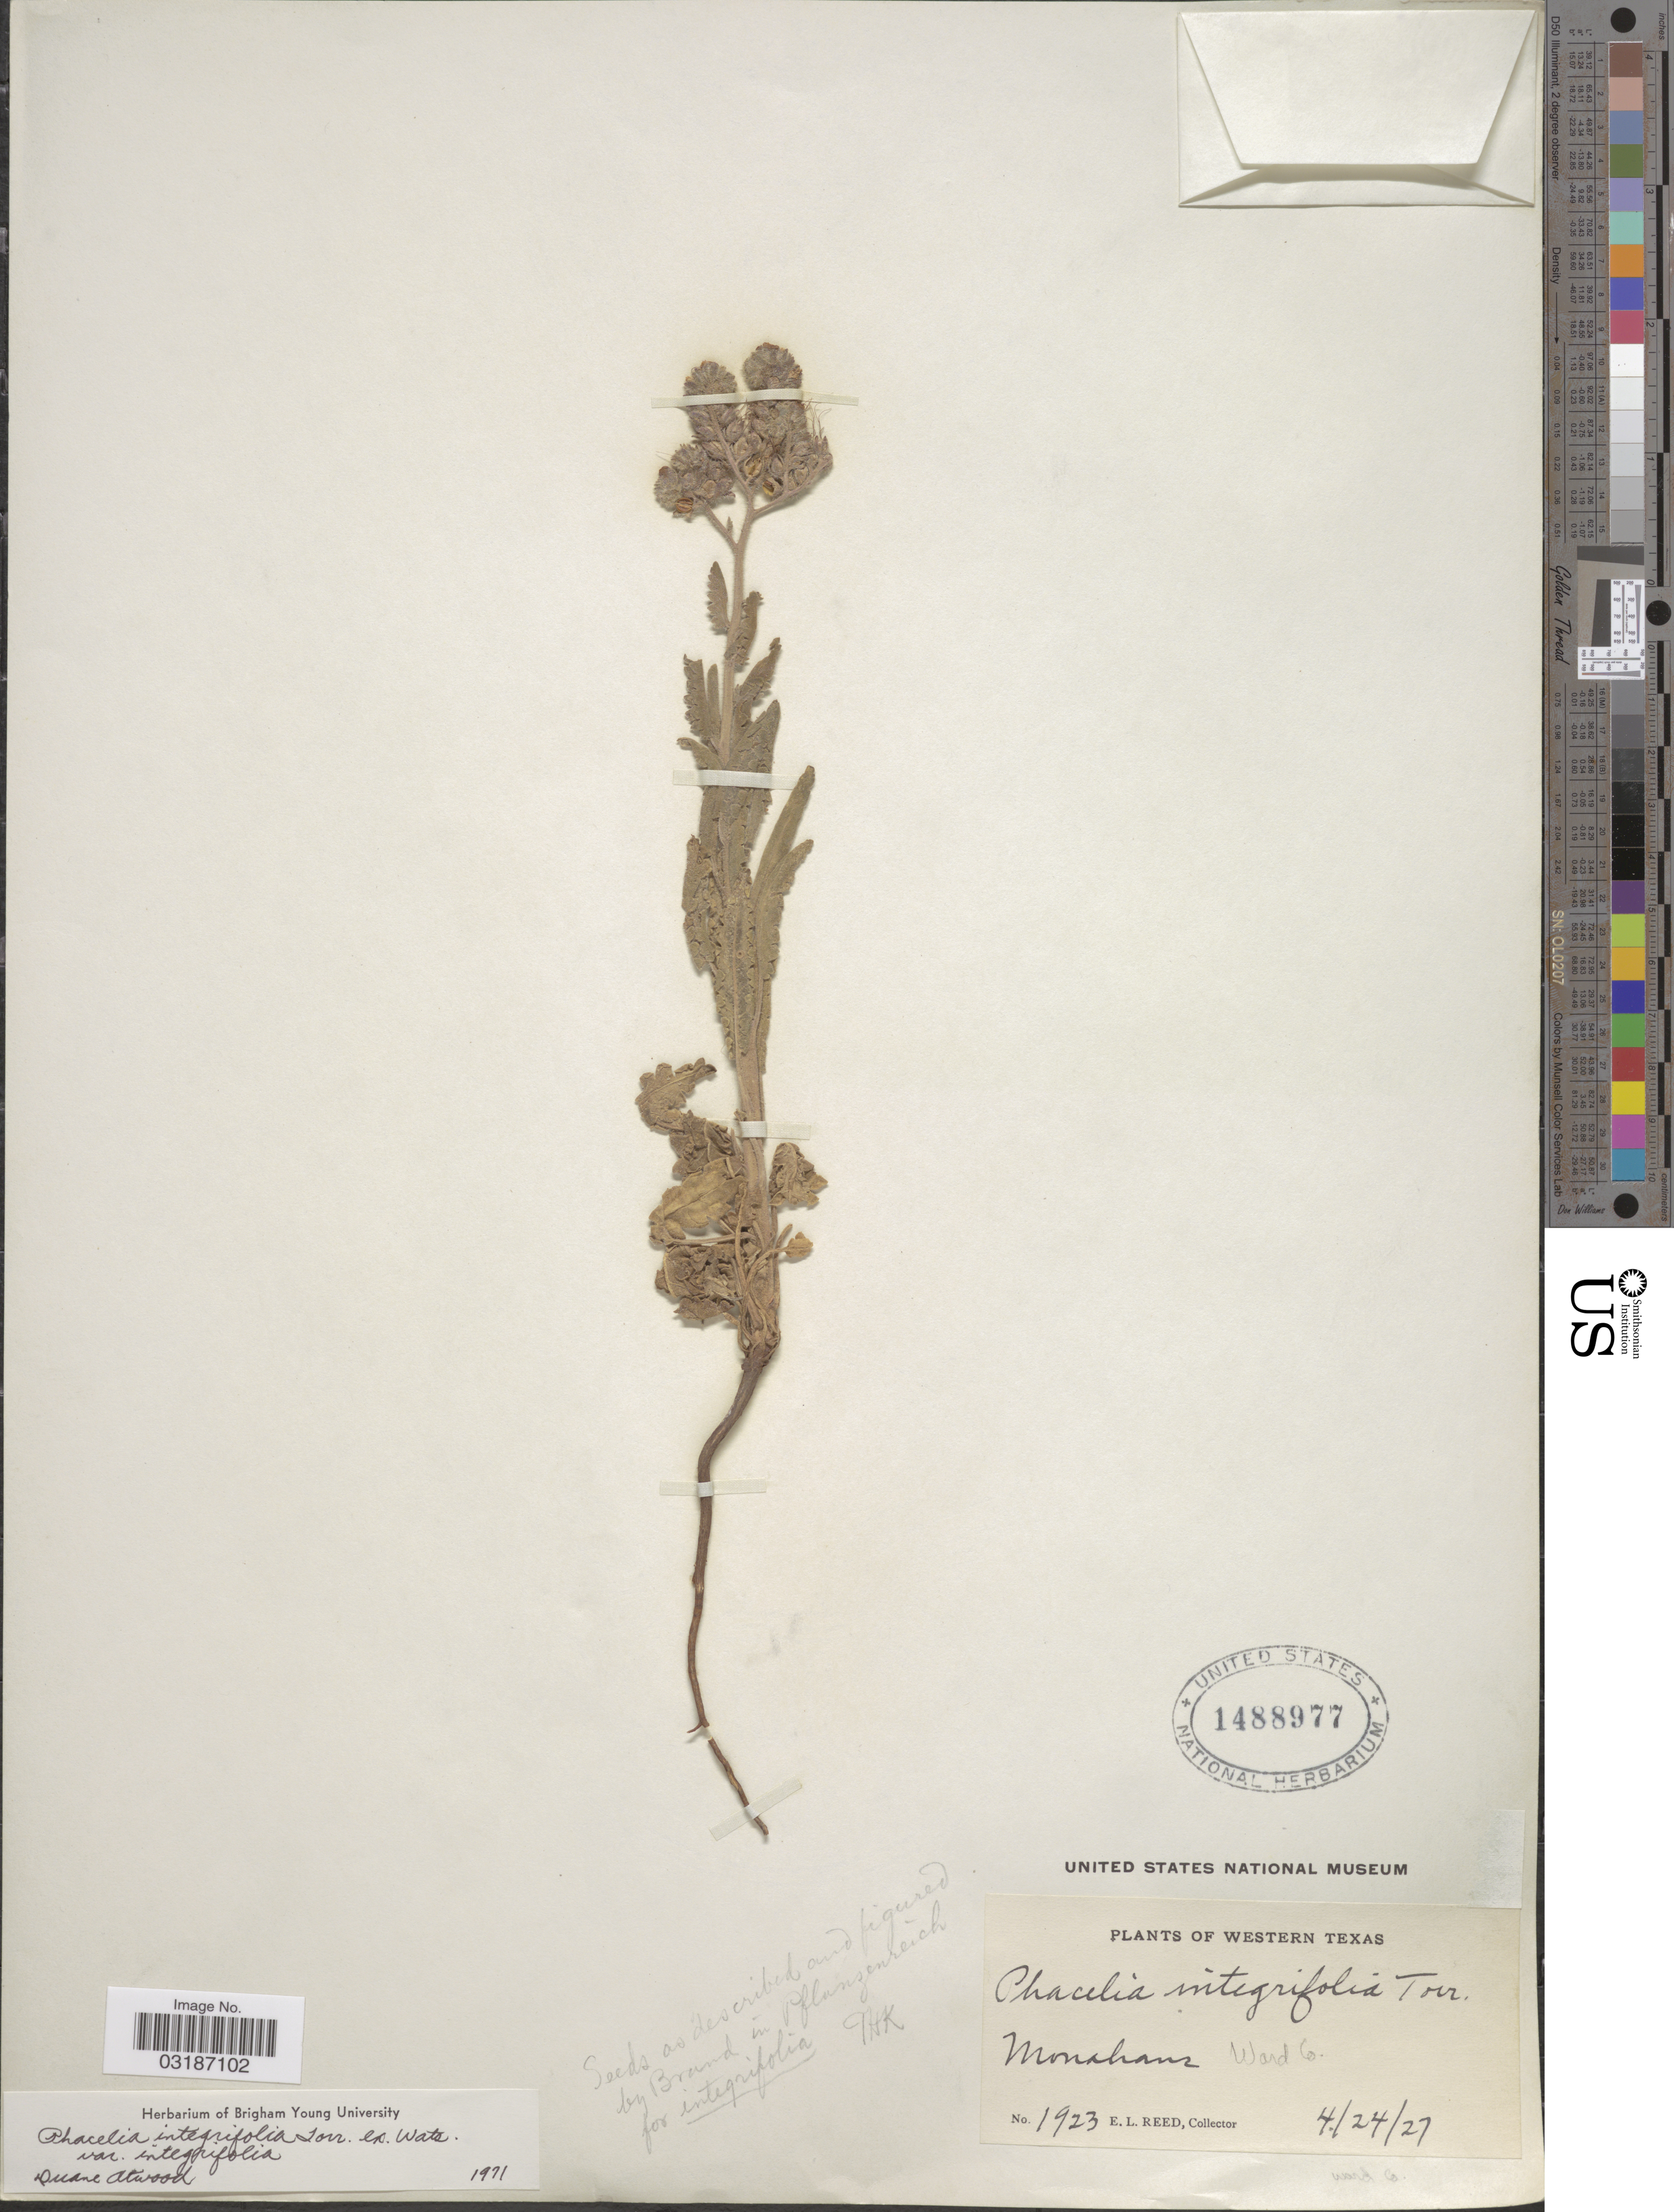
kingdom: Plantae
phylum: Tracheophyta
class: Magnoliopsida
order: Boraginales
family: Hydrophyllaceae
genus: Phacelia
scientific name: Phacelia integrifolia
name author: Torr.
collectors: E. Reed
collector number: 1923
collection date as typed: Transcribed d/m/y: 24/4/27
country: United States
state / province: Texas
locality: Western Texas. Monahans Ward Co.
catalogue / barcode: US 1488977